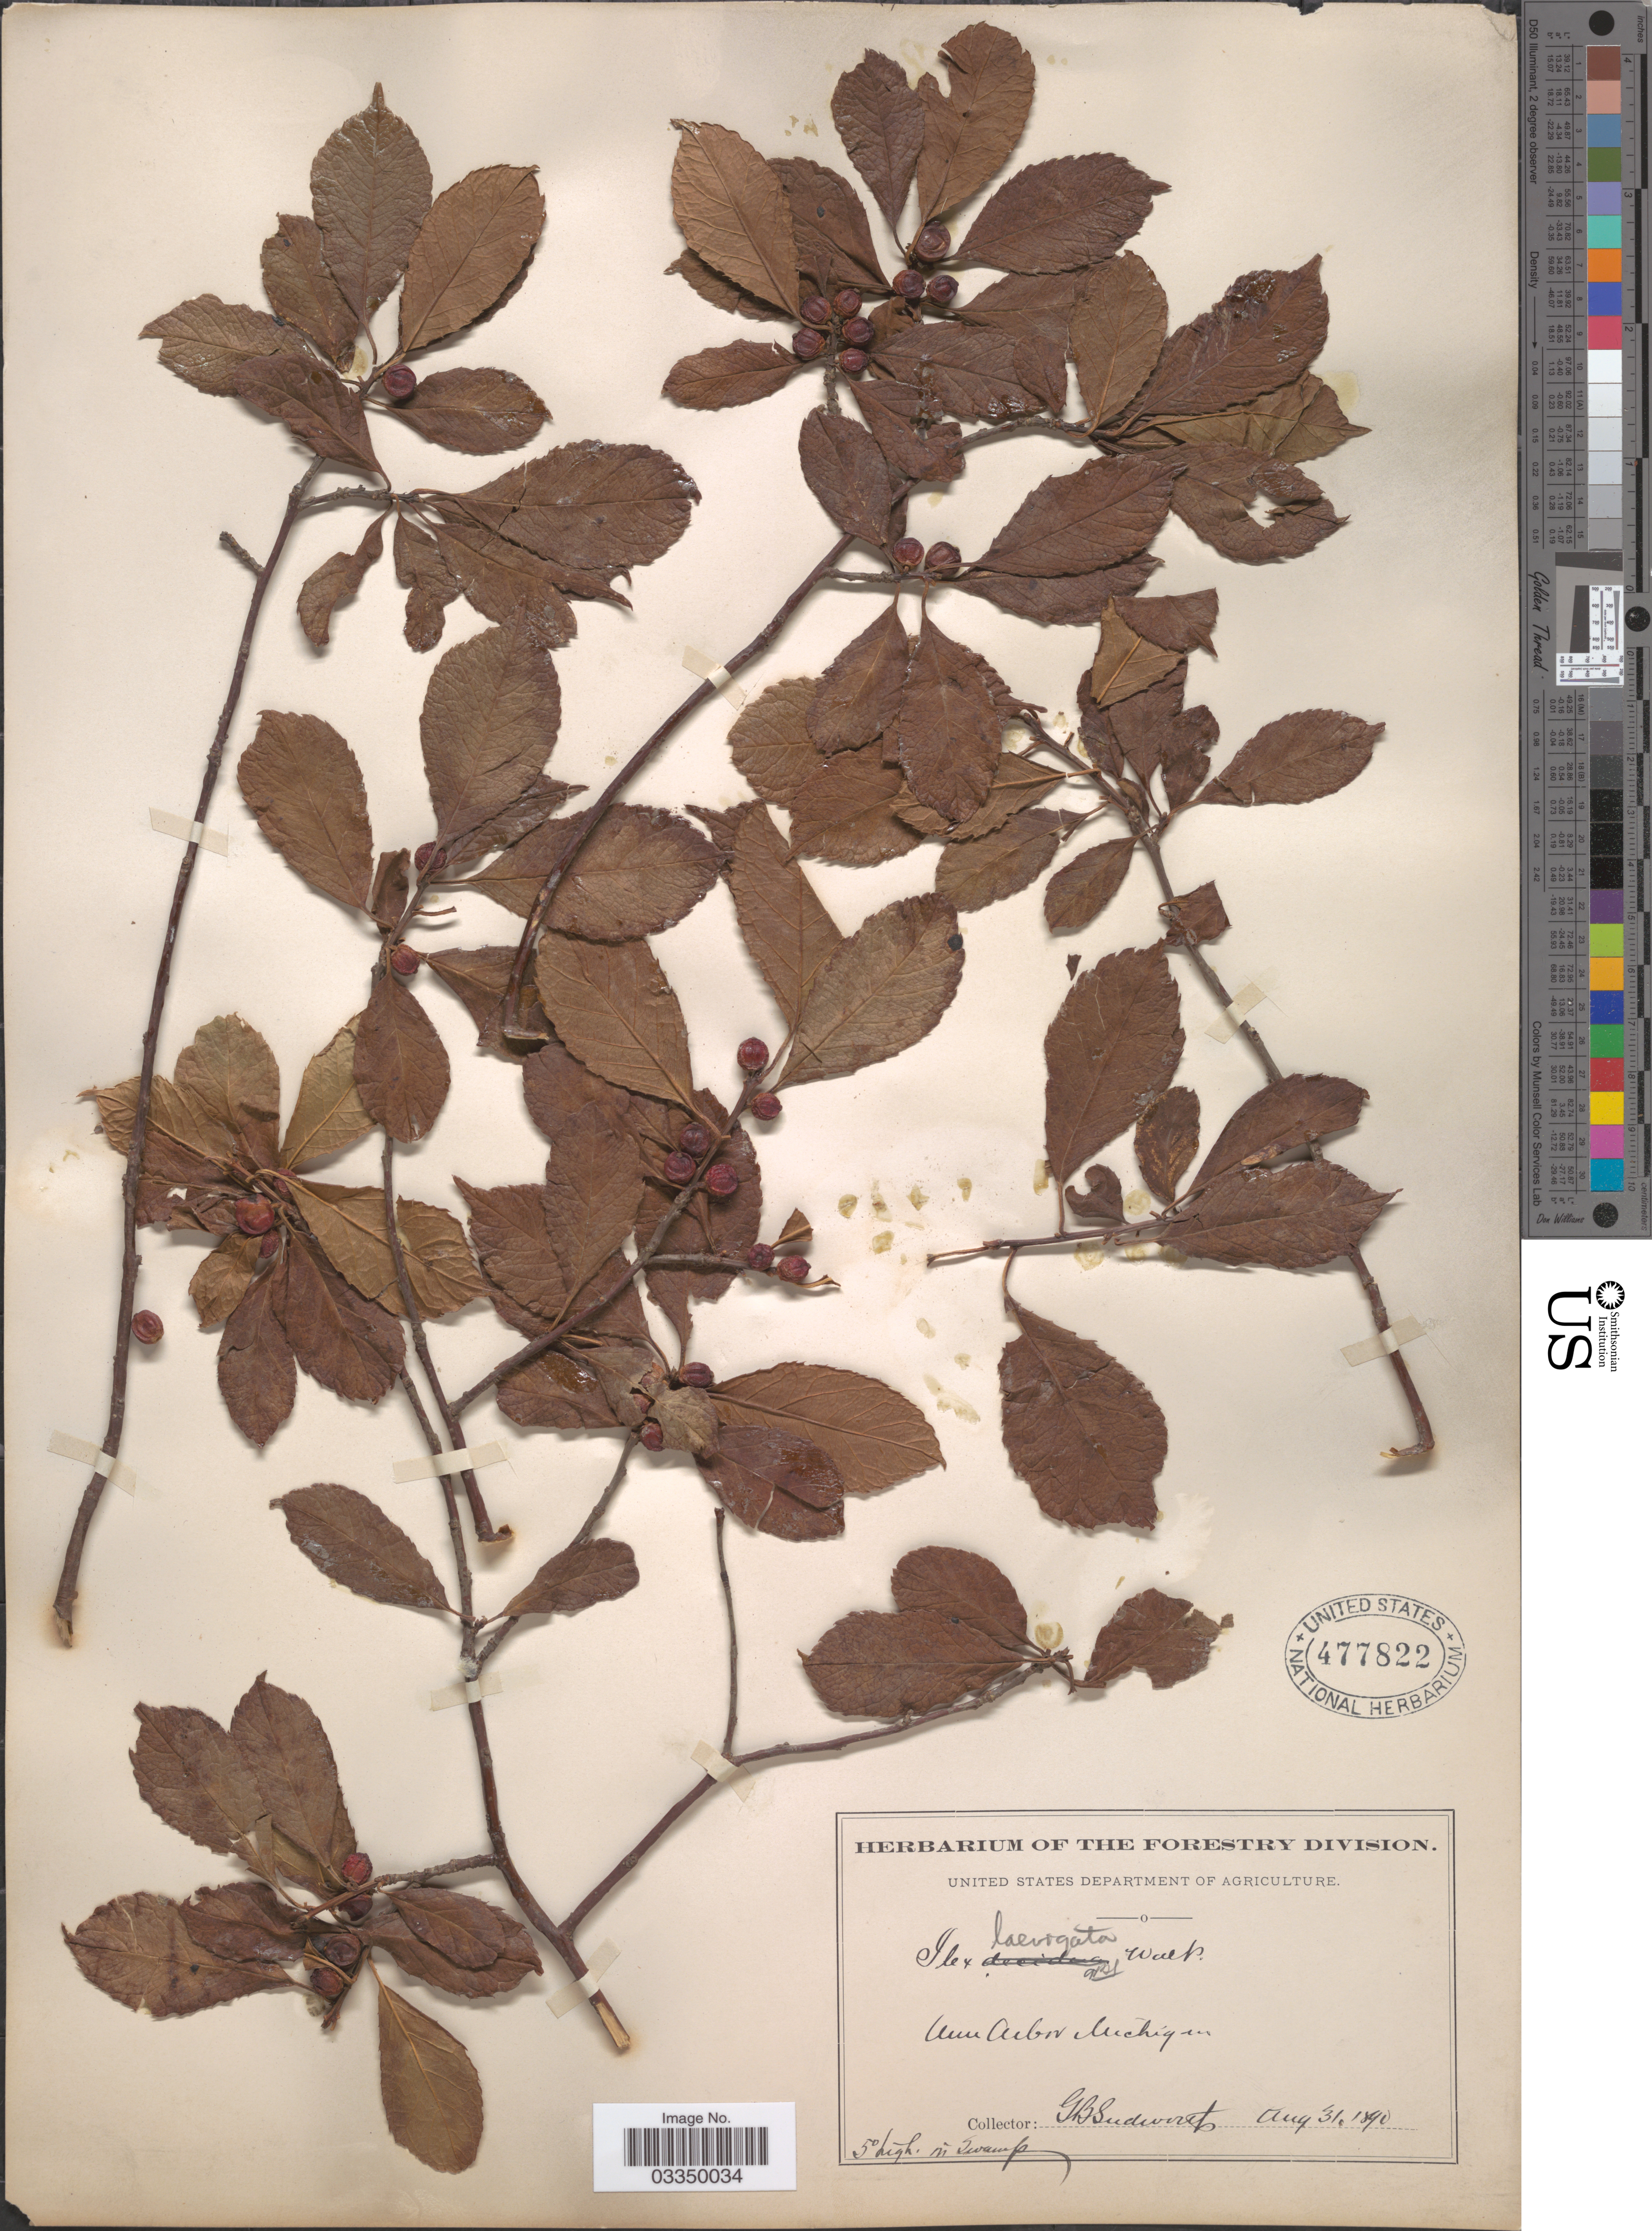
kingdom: Plantae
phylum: Tracheophyta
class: Magnoliopsida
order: Aquifoliales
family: Aquifoliaceae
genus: Ilex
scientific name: Ilex laevigata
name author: (Pursh) A. Gray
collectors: G. B. Sudworth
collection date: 1890-08-31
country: United States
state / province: Michigan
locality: Ann Arbor.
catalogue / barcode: US 477822